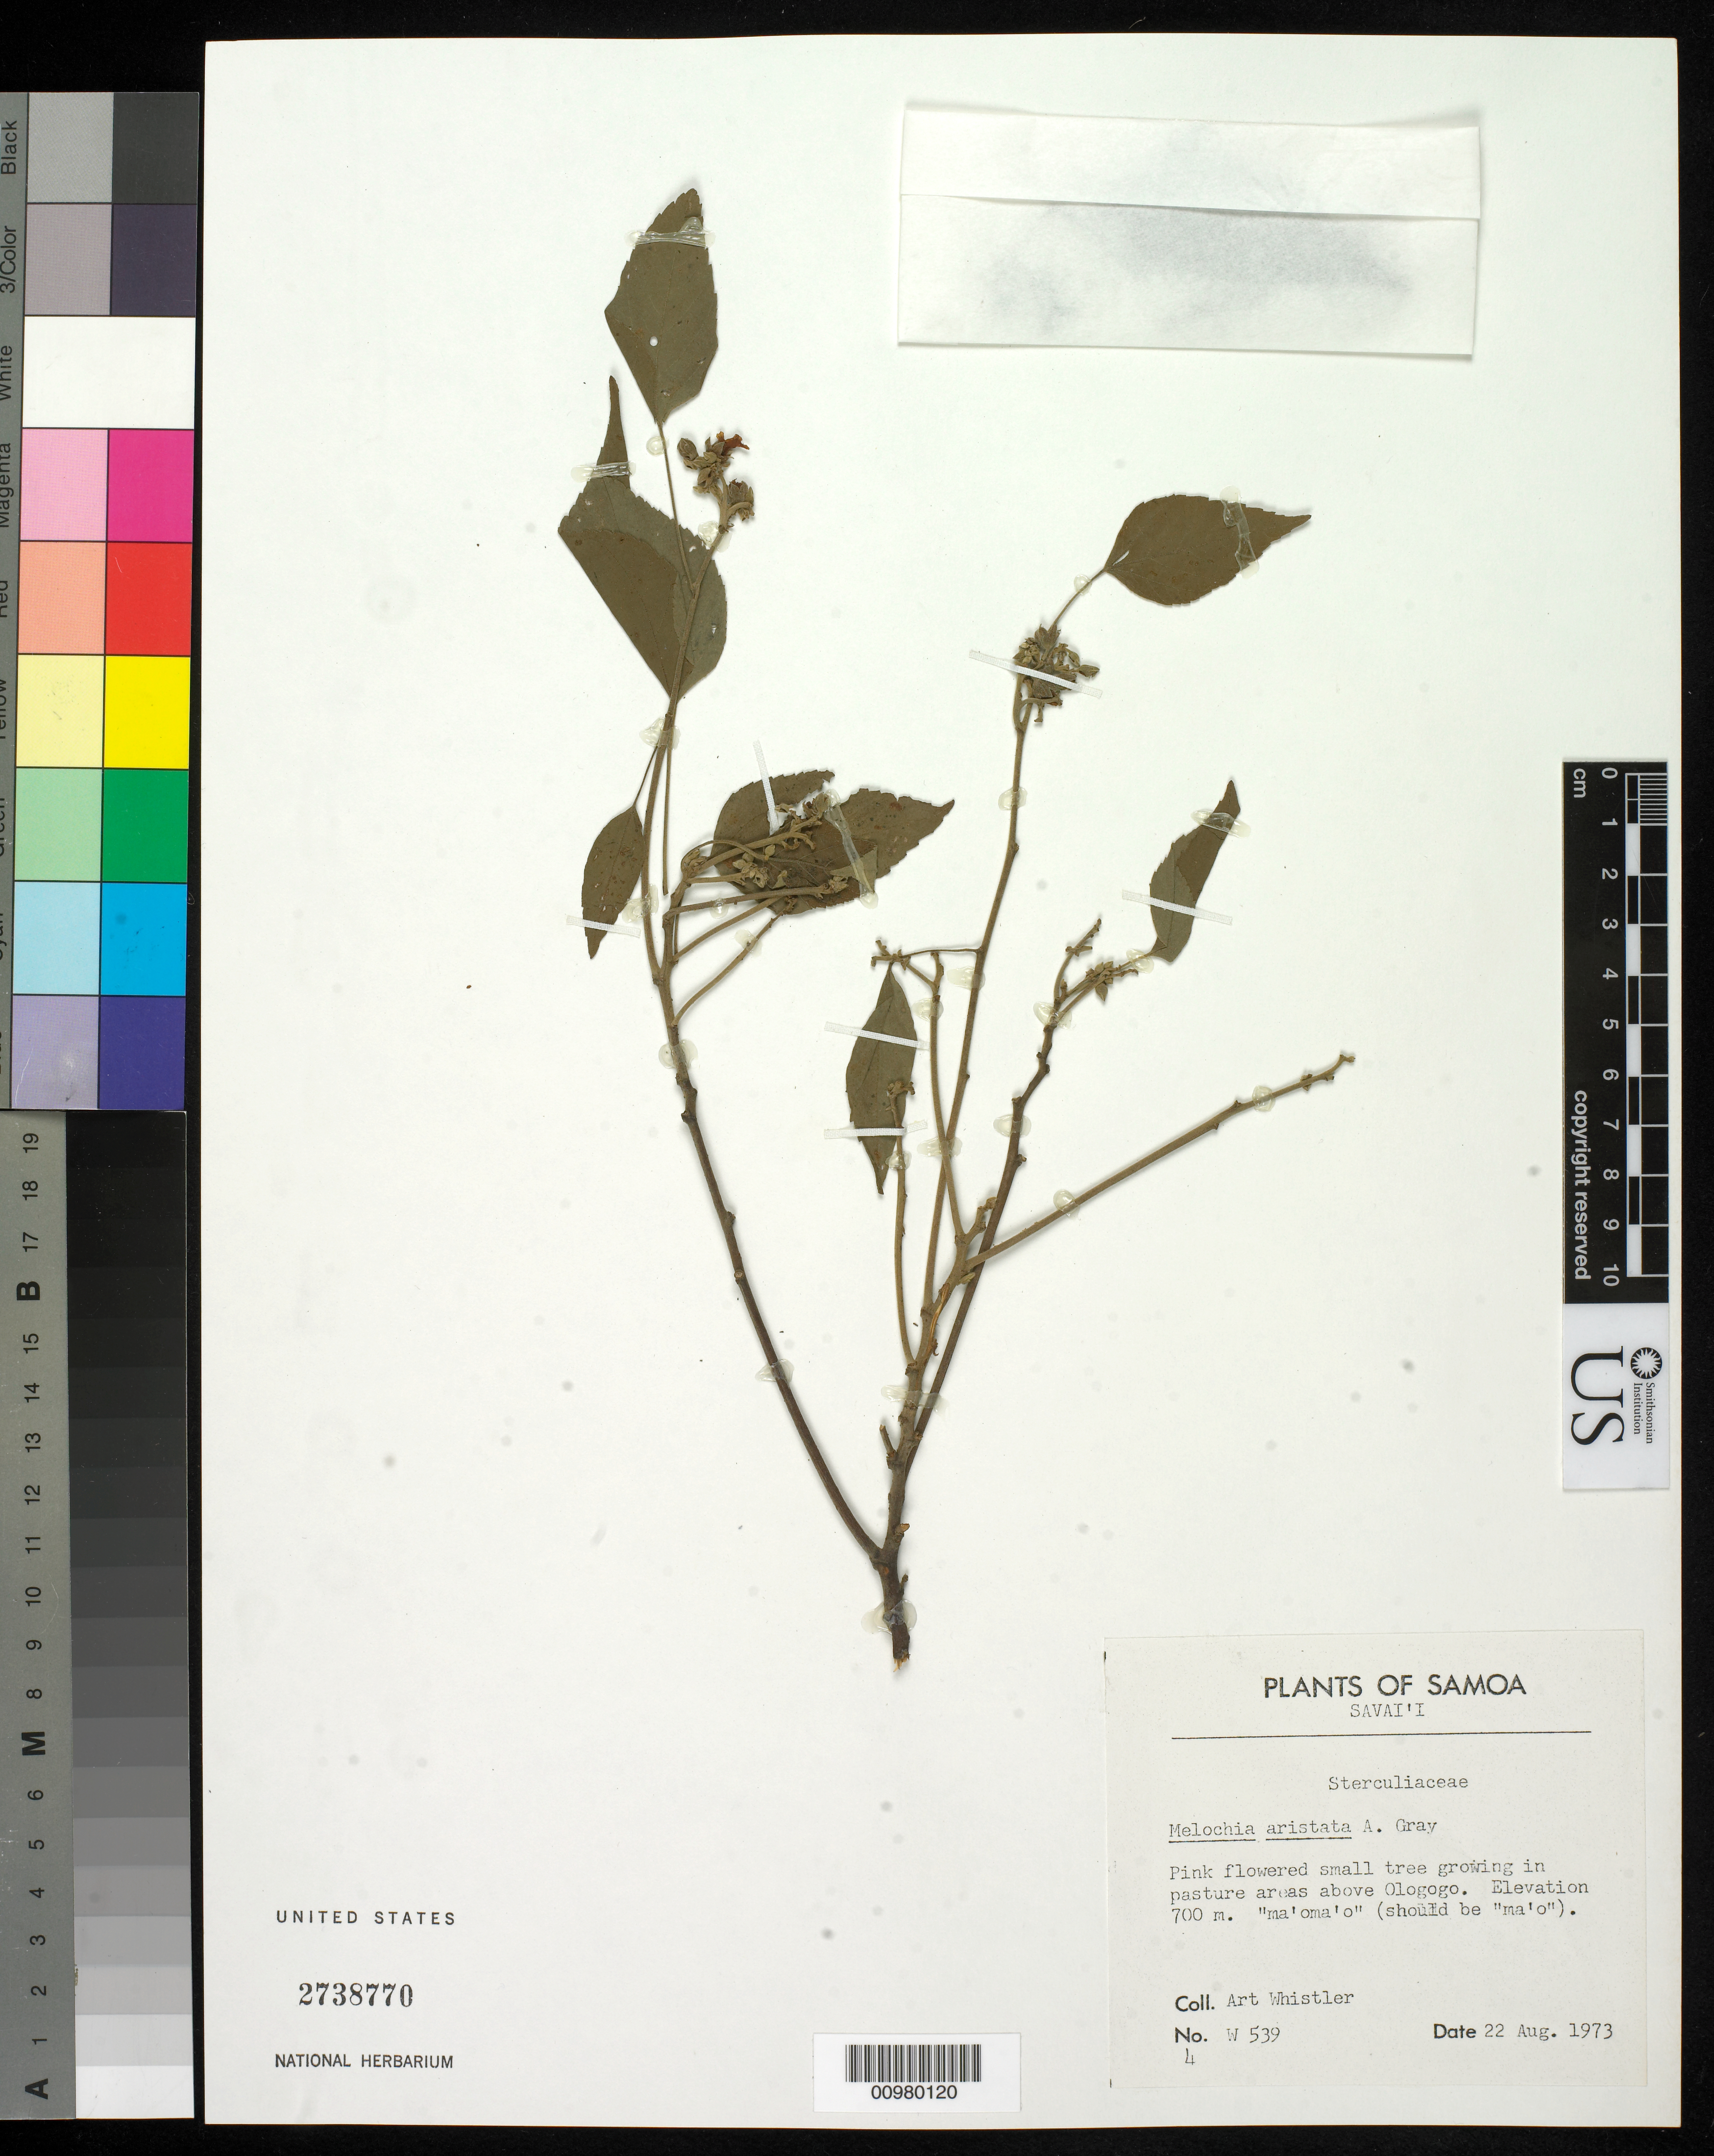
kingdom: Plantae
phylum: Tracheophyta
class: Magnoliopsida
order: Malvales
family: Malvaceae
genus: Melochia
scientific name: Melochia aristata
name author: A. Gray in Wilkes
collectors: A. Whistler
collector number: W 539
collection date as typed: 22 Aug 1973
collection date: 1973-08-22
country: Samoa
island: Savai'i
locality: above Ologogo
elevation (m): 700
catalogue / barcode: US 2738770